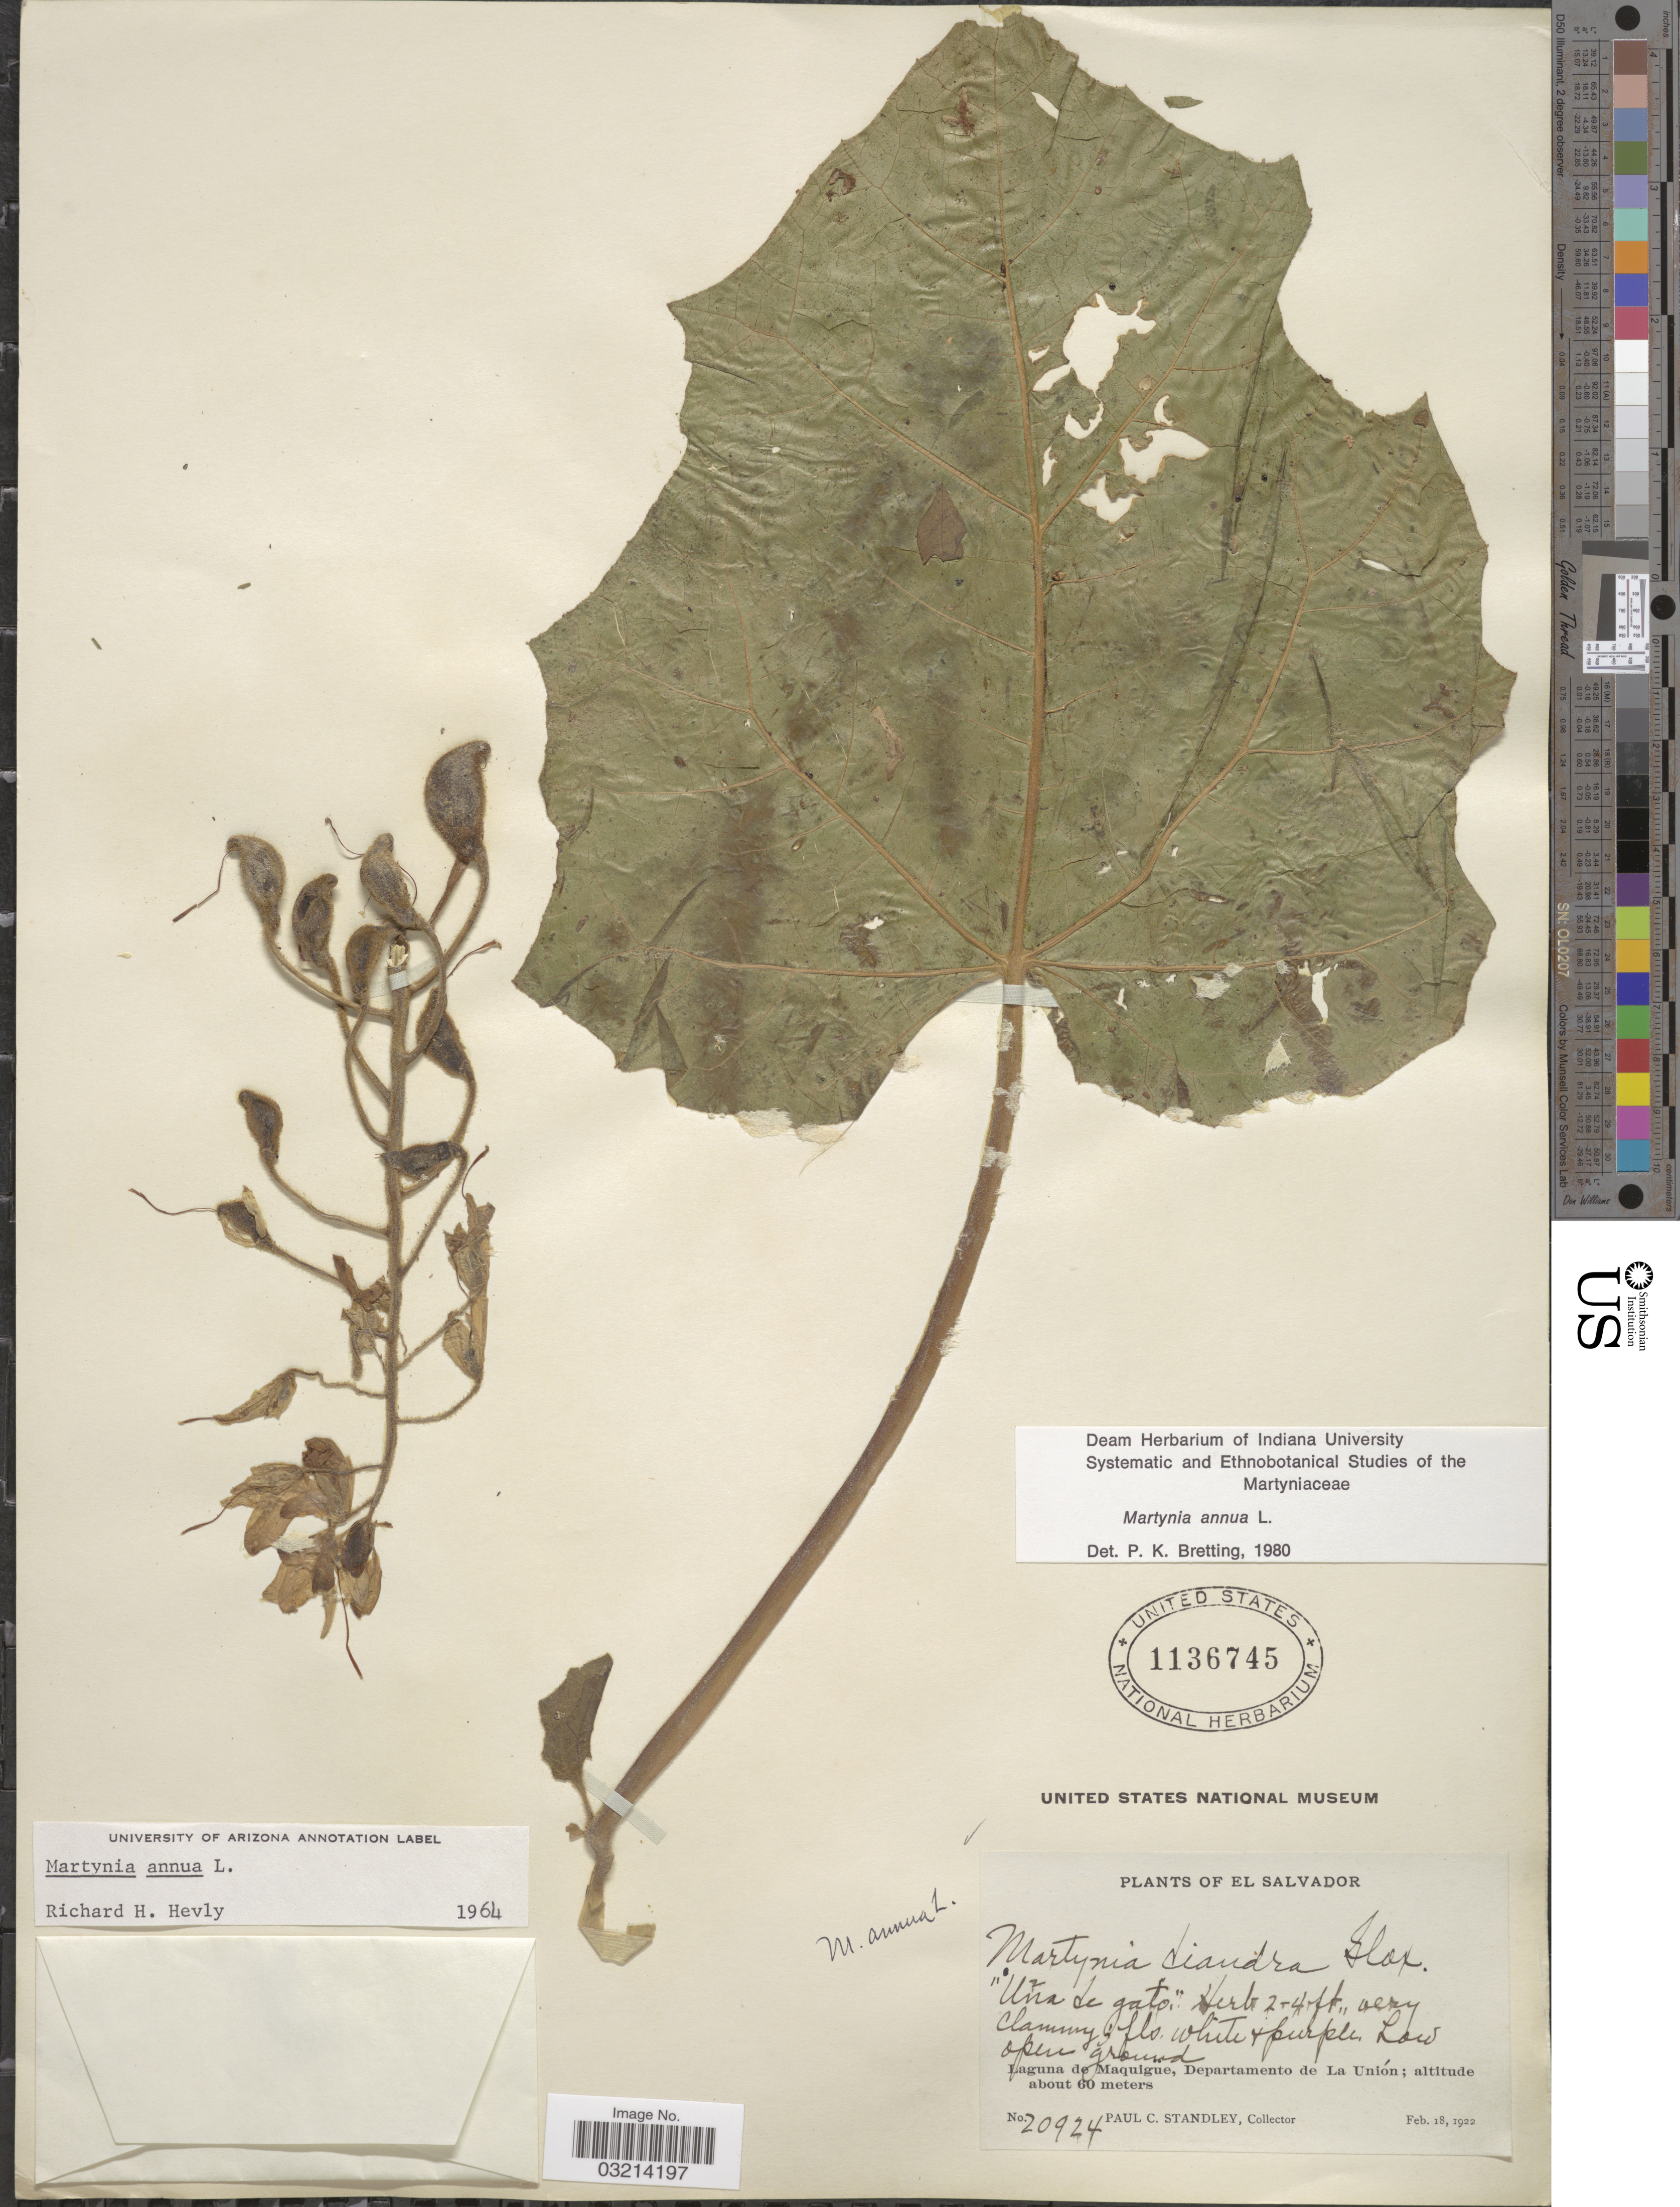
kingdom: Plantae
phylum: Tracheophyta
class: Magnoliopsida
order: Lamiales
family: Martyniaceae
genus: Martynia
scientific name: Martynia annua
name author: L.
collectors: P. C. Standley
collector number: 20924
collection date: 1922-02-18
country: El Salvador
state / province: La Union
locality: Laguna de Maquigue, Departamento de La Unión.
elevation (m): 60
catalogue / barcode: US 1136745